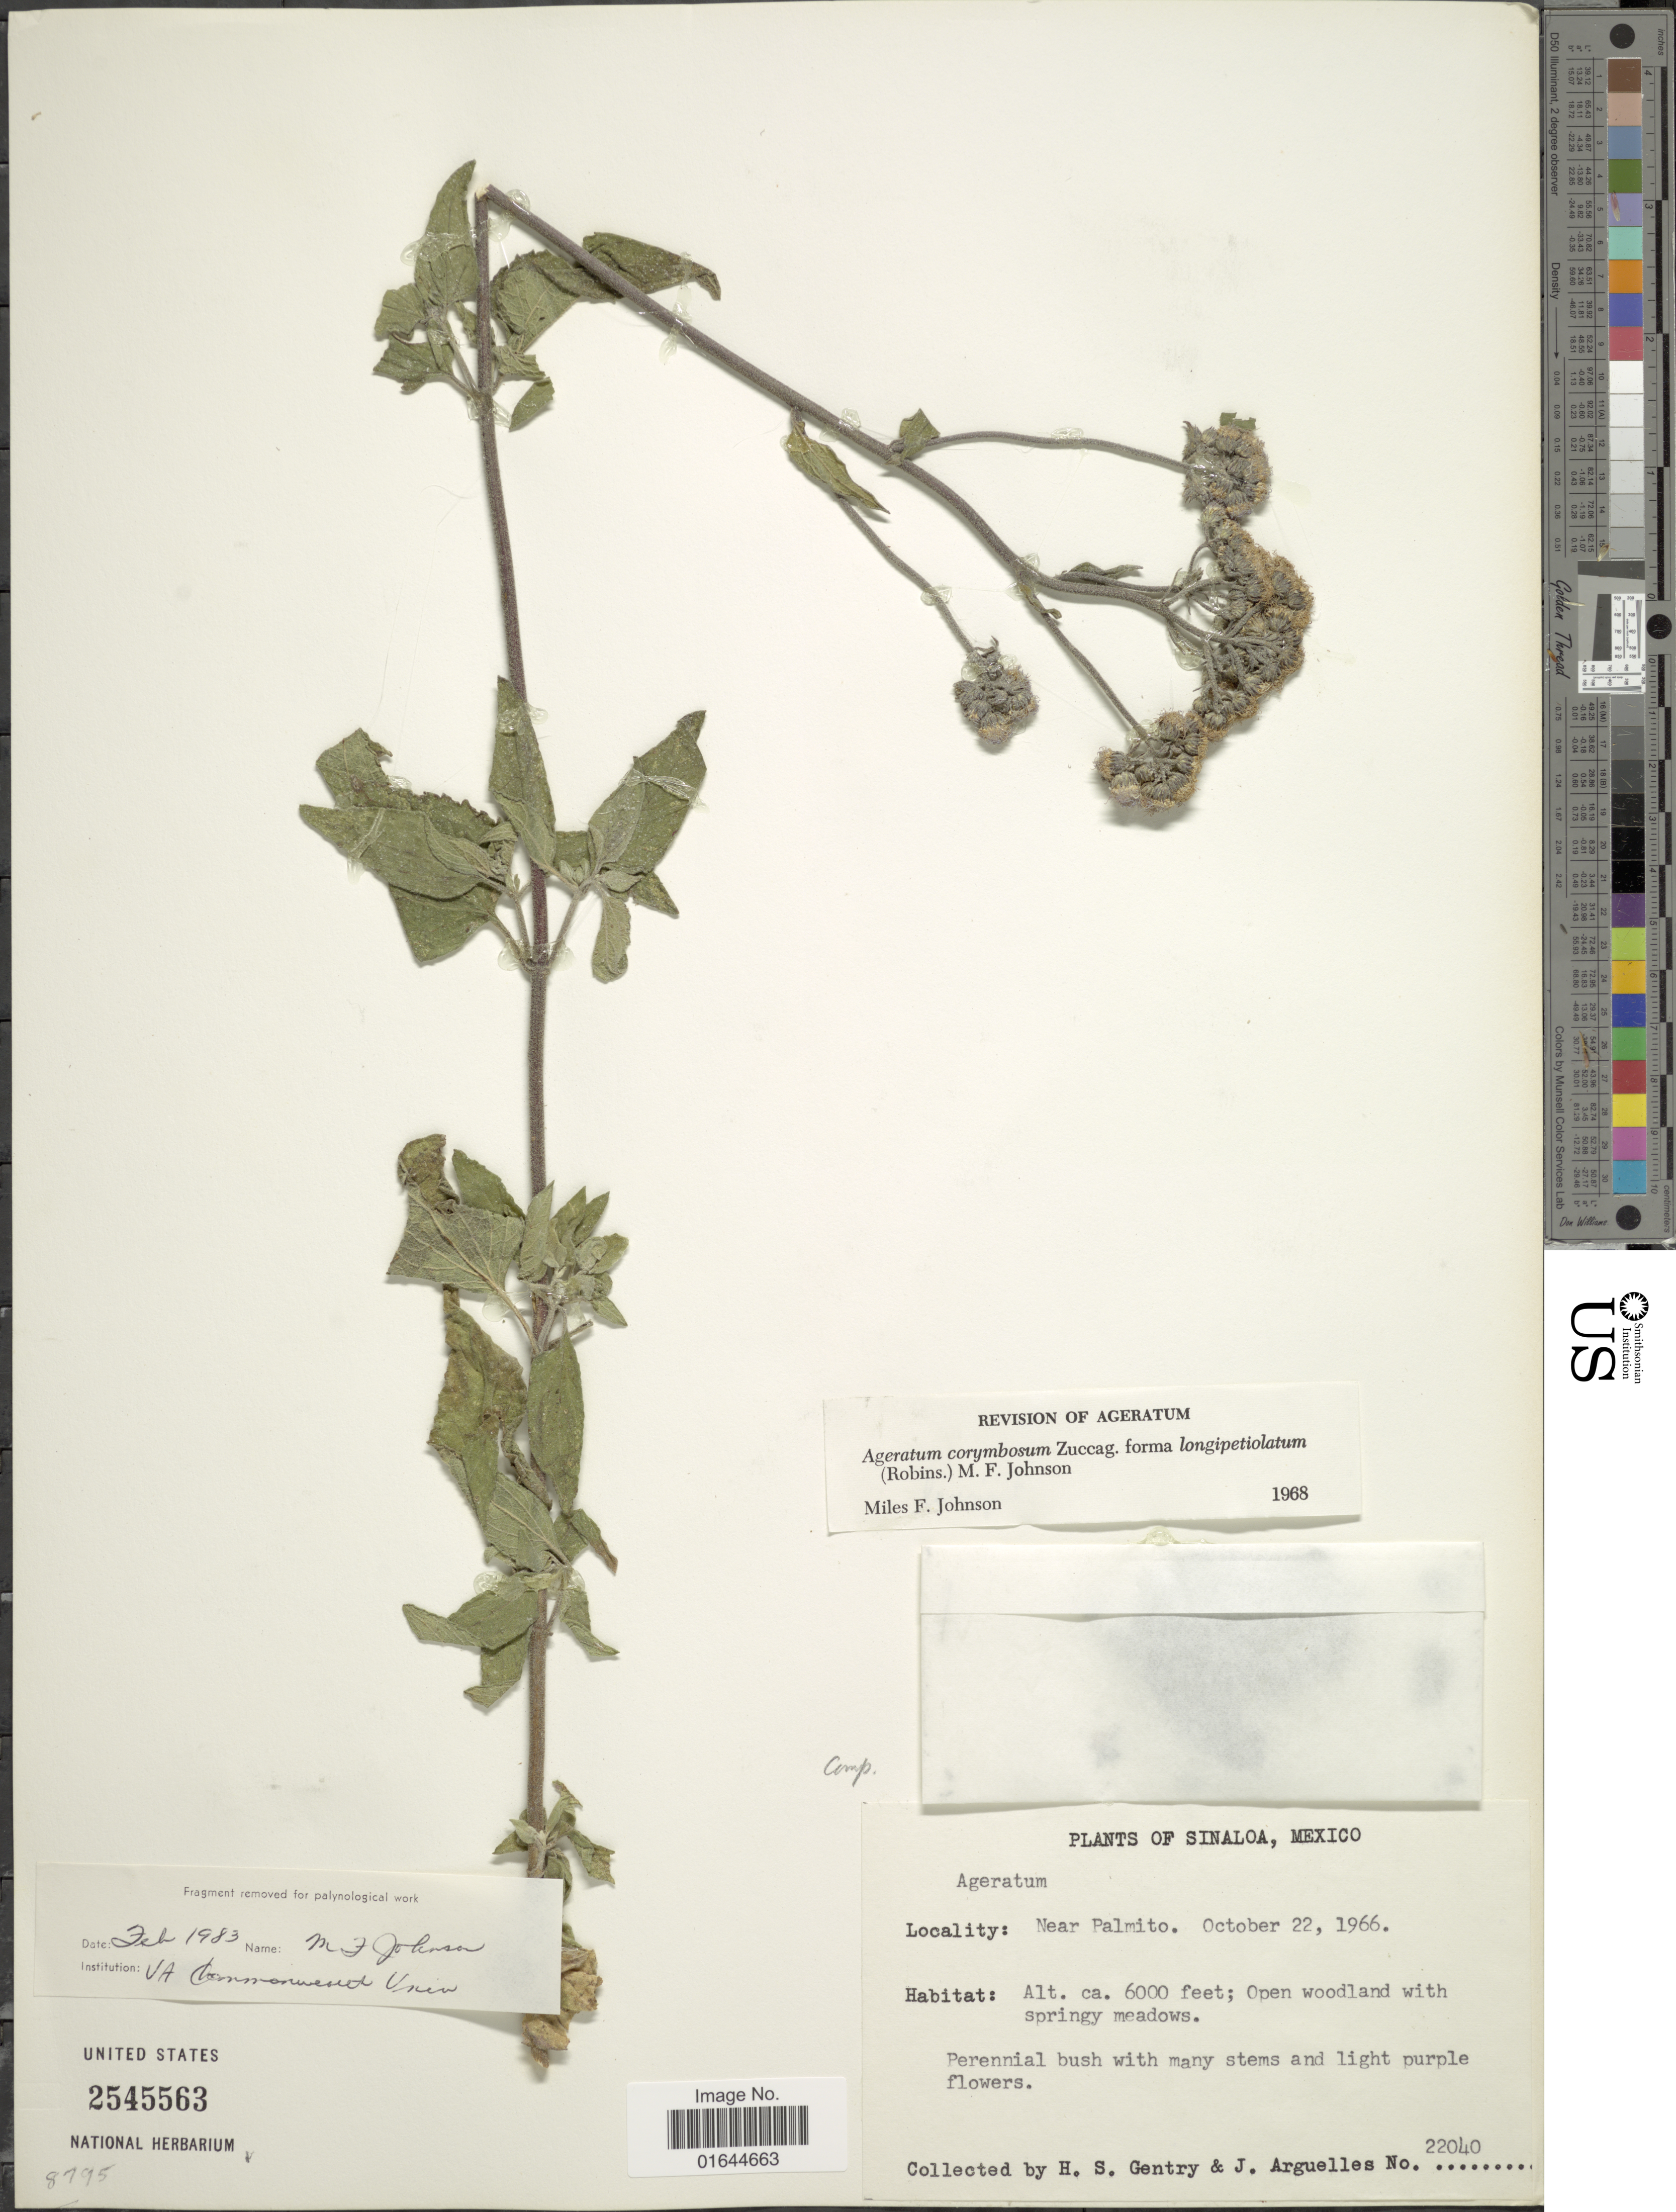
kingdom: Plantae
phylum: Tracheophyta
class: Magnoliopsida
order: Asterales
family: Asteraceae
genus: Ageratum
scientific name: Ageratum corymbosum f. longipetiolatum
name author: (B.L. Rob.) M.F. Johnson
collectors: H. S. Gentry & J. Arguelles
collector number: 22040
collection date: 1966-10-22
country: Mexico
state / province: Sinaloa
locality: Sinaloa, mexico. Near Palmito.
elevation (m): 1829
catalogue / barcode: US 2545563